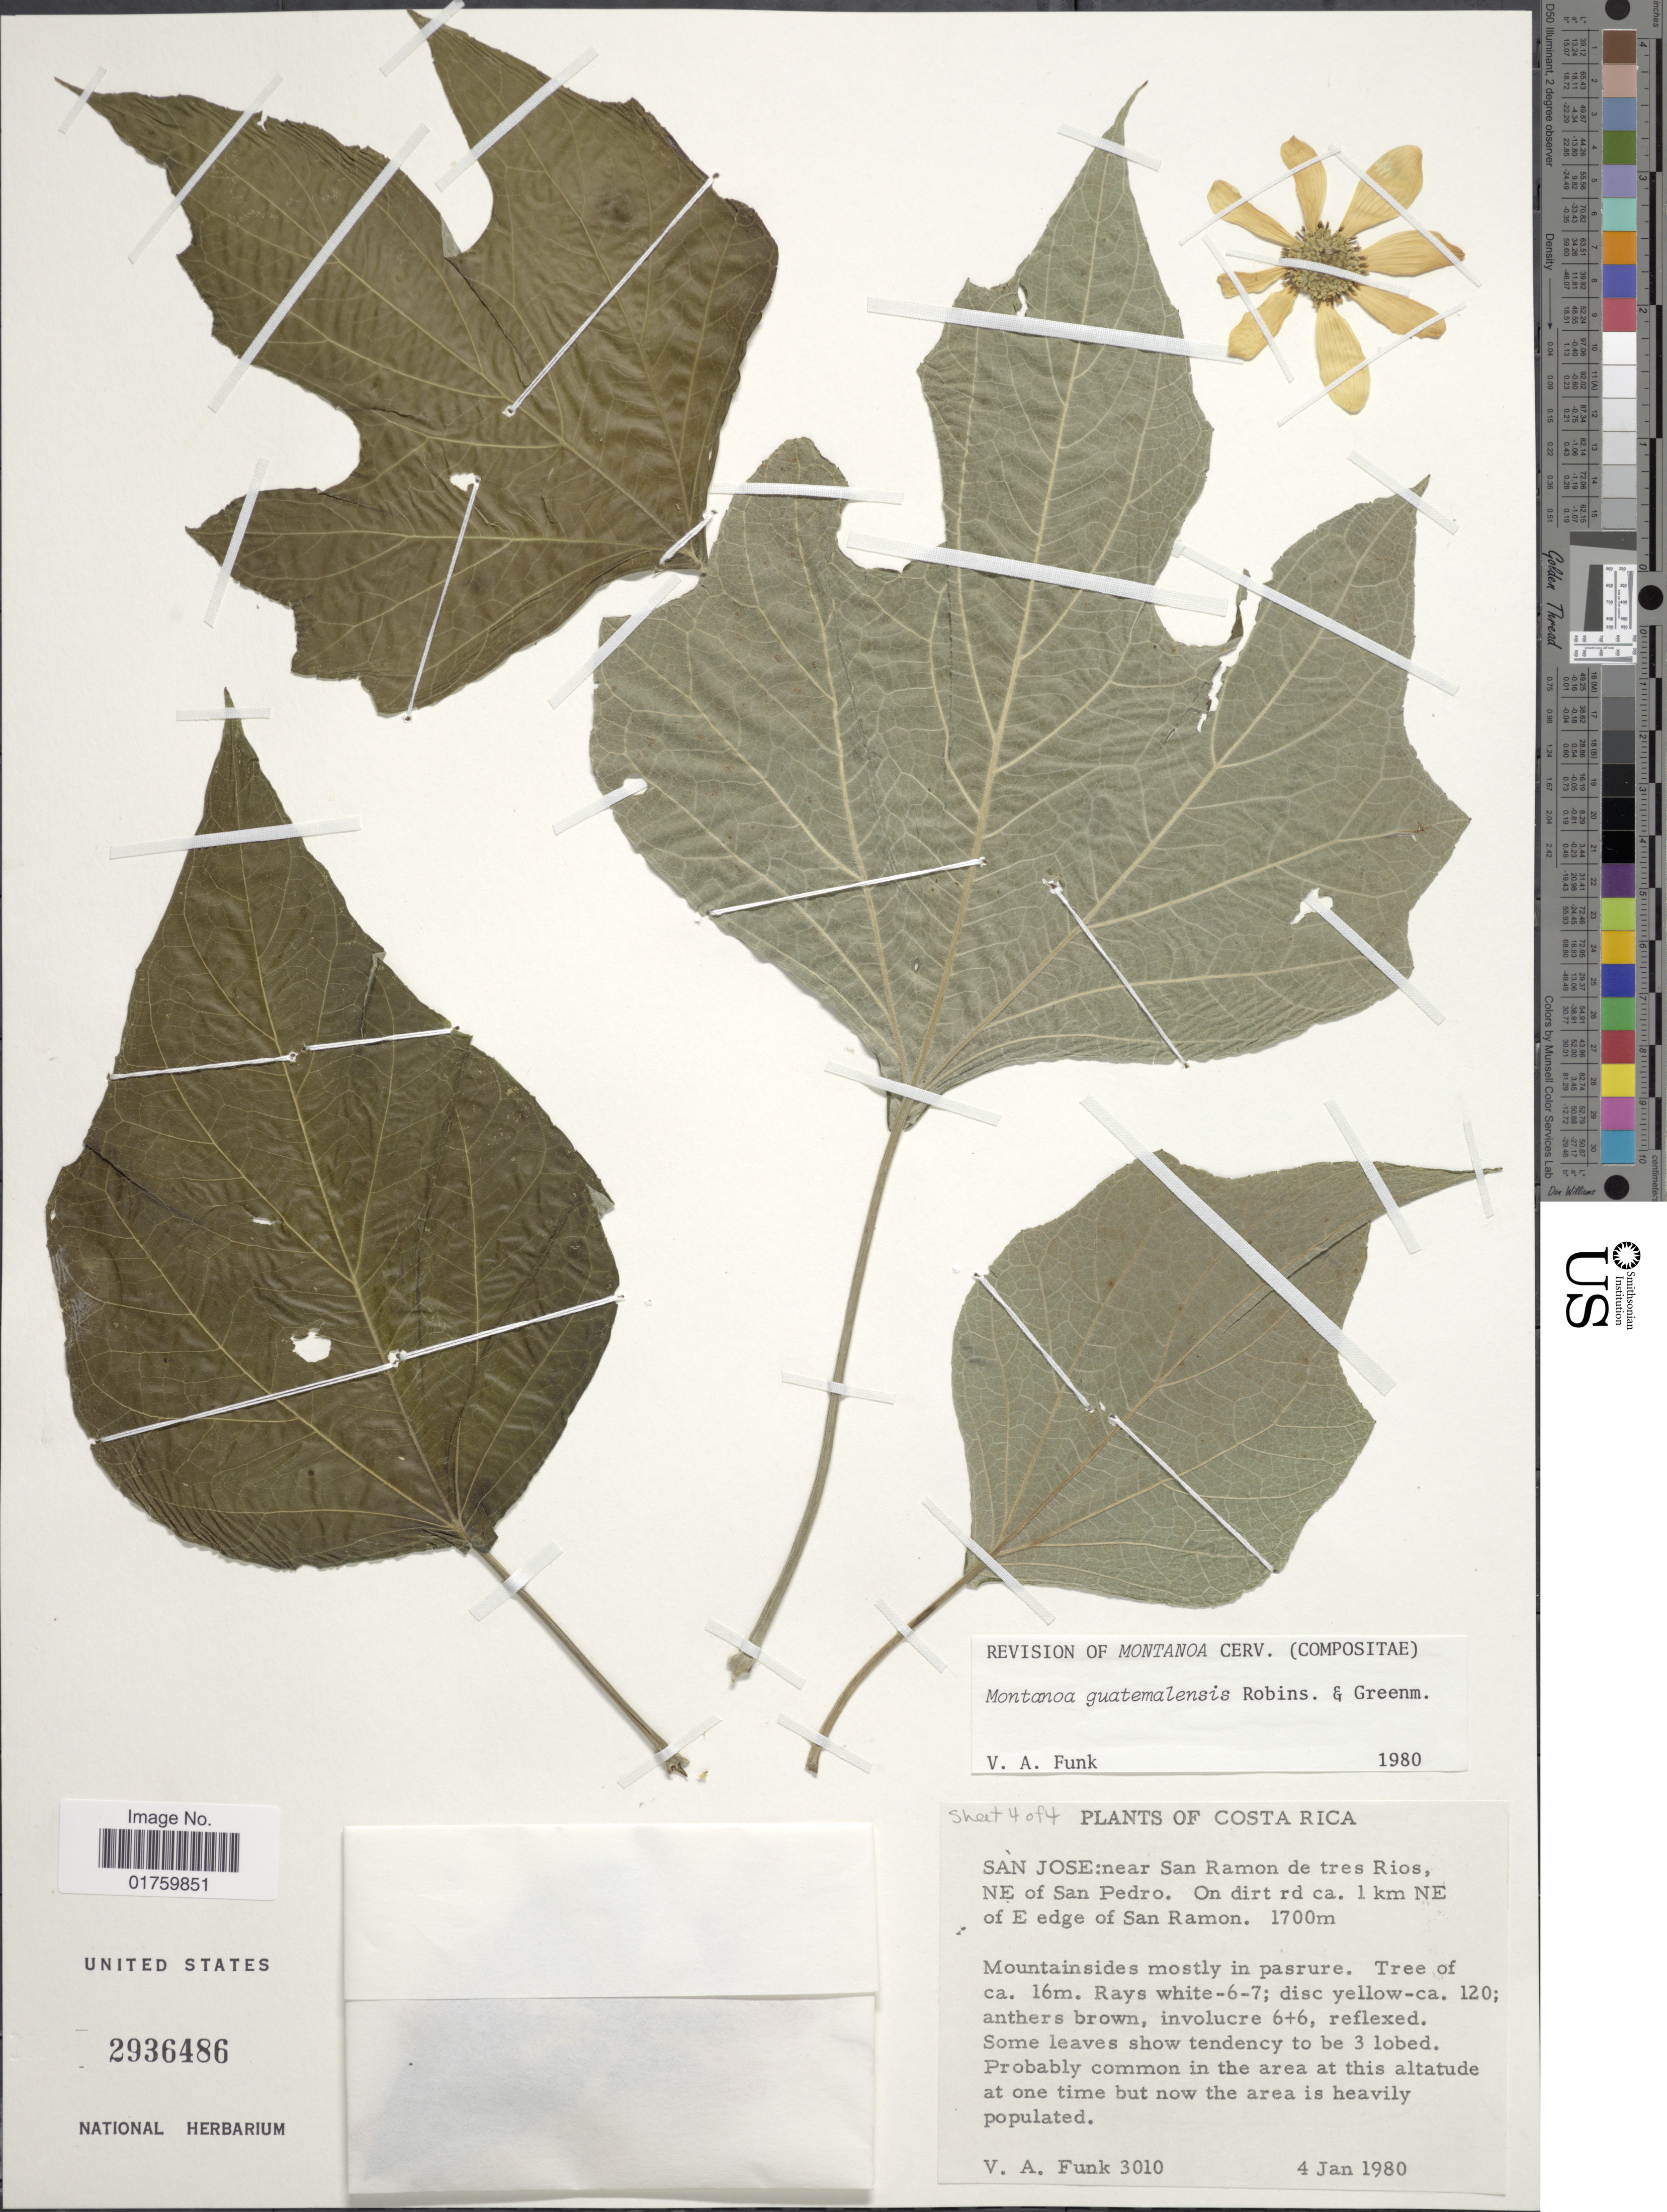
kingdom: Plantae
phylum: Tracheophyta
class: Magnoliopsida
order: Asterales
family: Asteraceae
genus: Montanoa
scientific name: Montanoa guatemalensis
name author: B.L. Rob. & Greenm.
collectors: V. Funk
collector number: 3010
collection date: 1980-01-04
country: Costa Rica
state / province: San José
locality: Near San Ramon de tres Rios, NE of San Pedro, on dirt rd. ca. 1 km NE of E edge of San Ramon, mountainsides.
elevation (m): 1700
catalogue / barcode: US 2936486